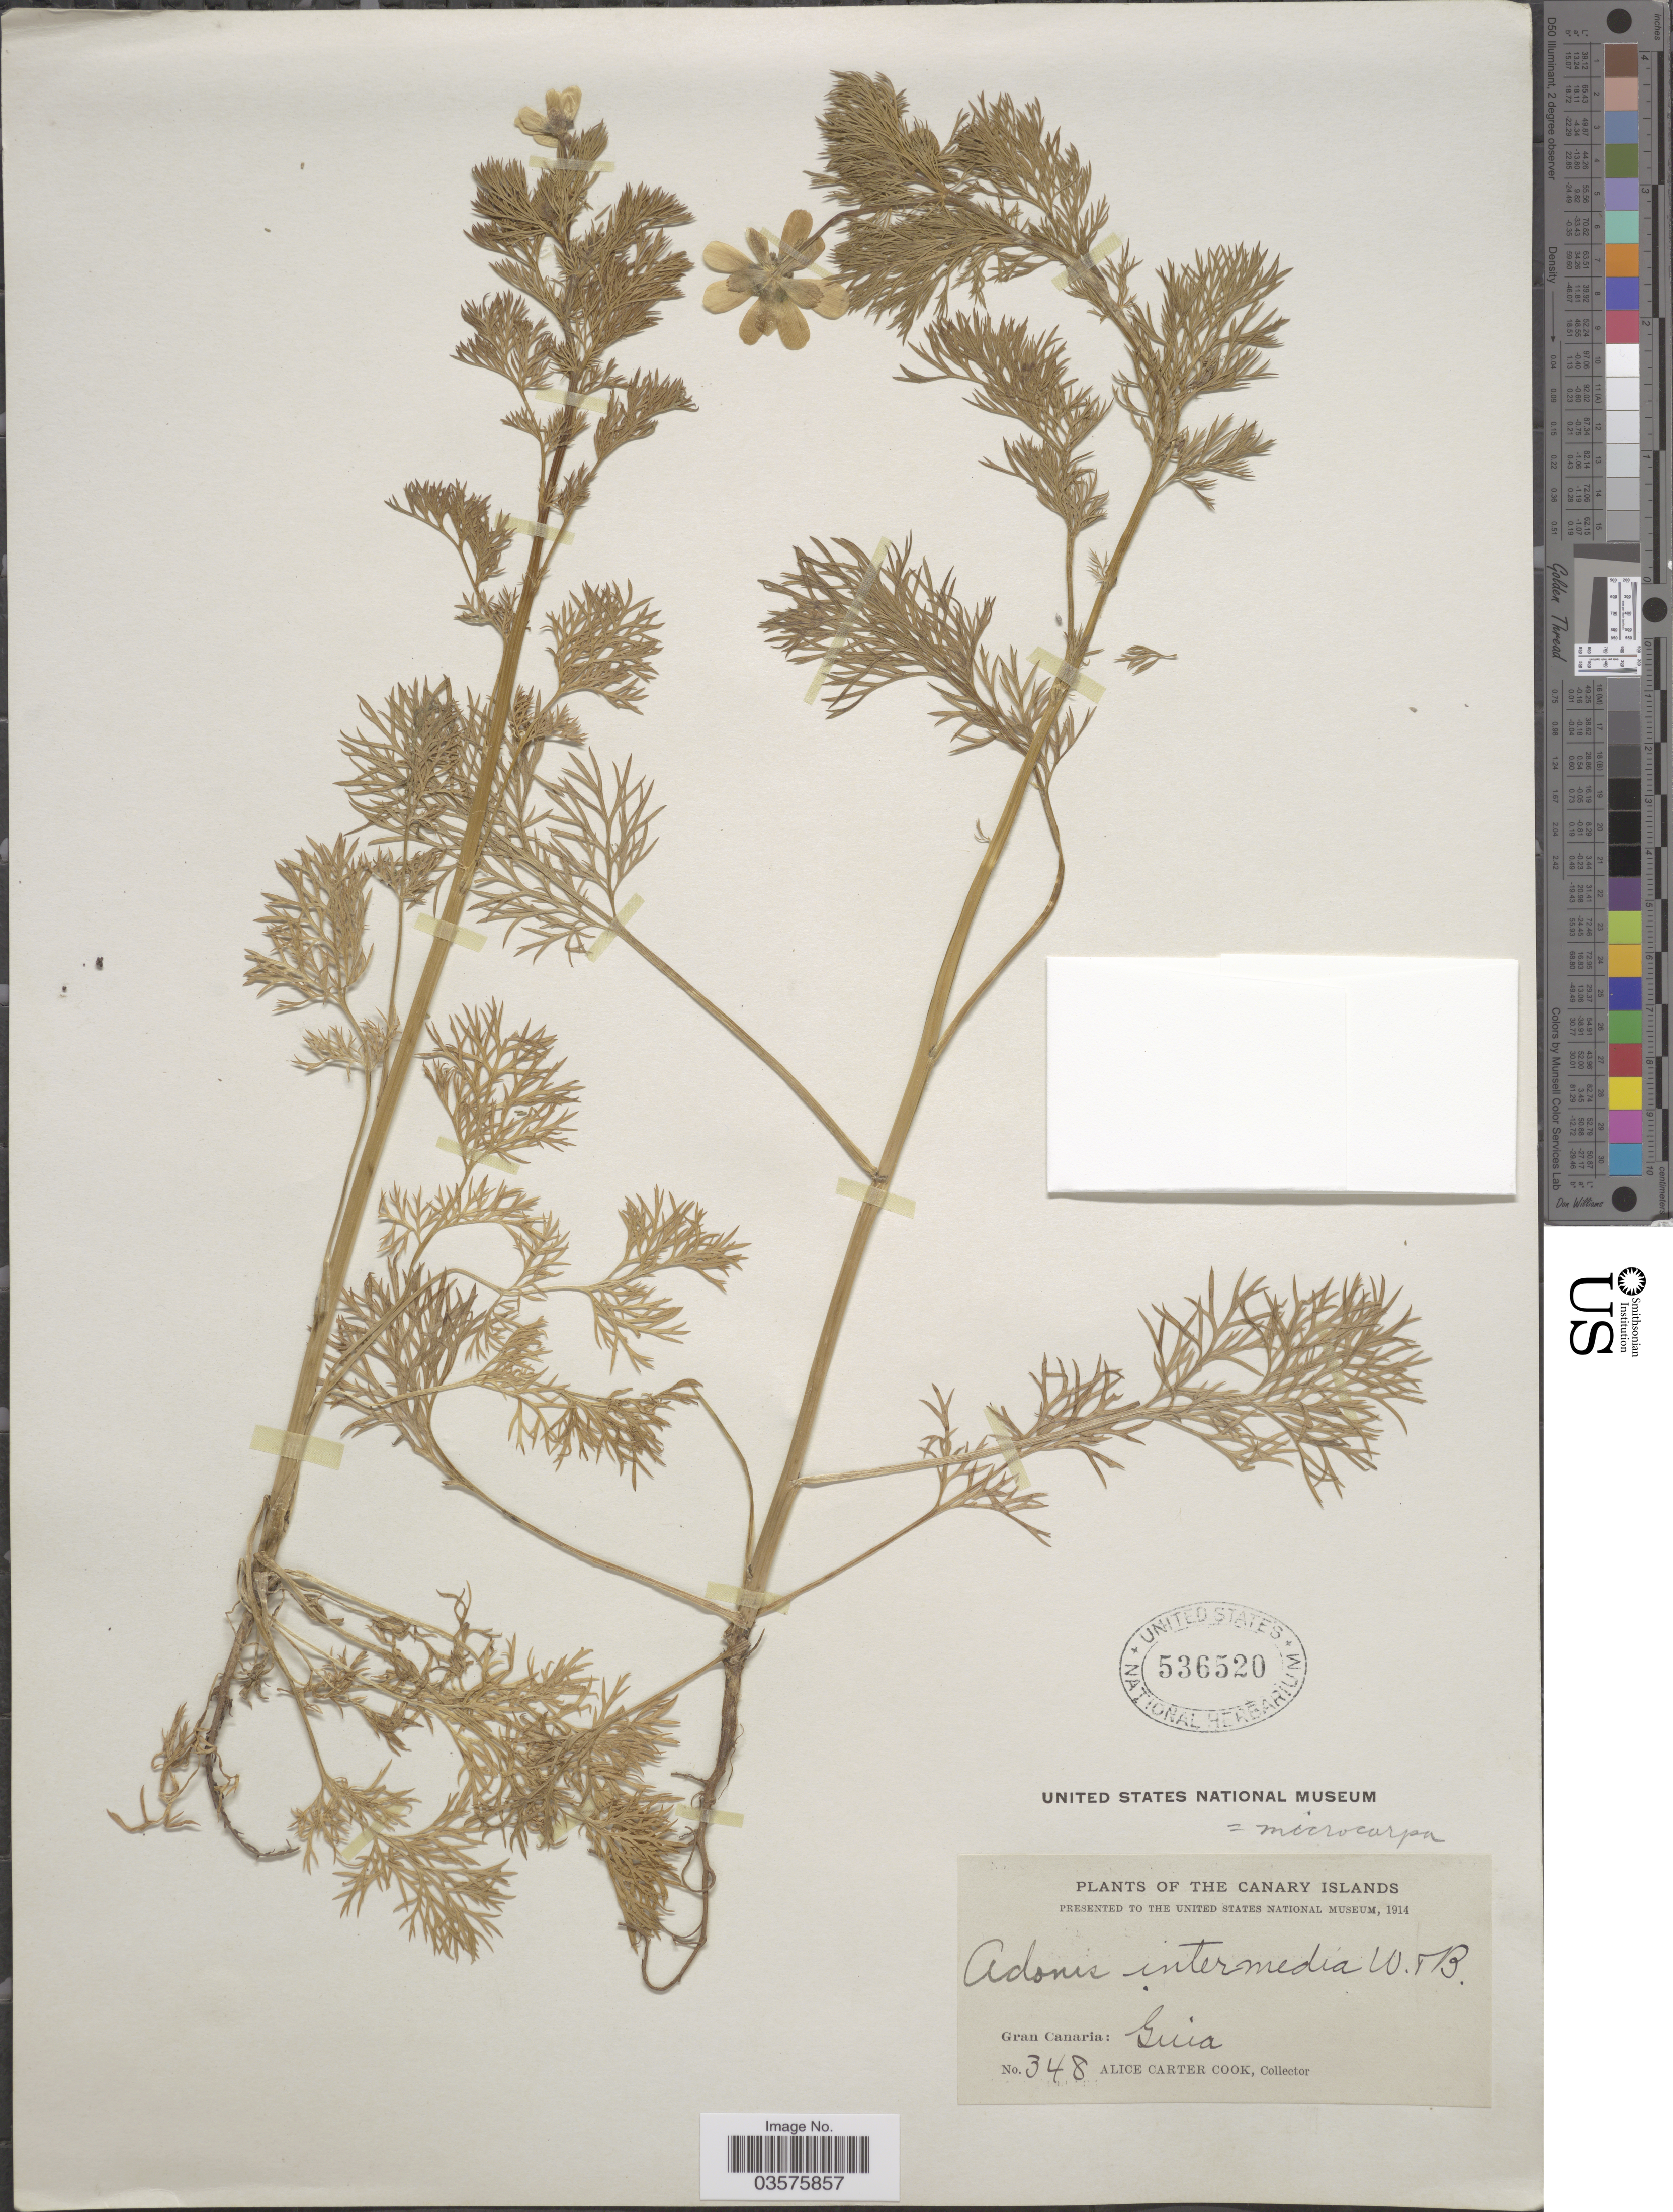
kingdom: Plantae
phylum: Tracheophyta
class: Magnoliopsida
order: Ranunculales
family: Ranunculaceae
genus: Adonis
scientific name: Adonis microcarpa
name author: DC.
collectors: Alice C. Cook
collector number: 348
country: Spain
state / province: Canarias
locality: The Canary Islands. Gran Canaria: Guia.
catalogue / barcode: US 536520